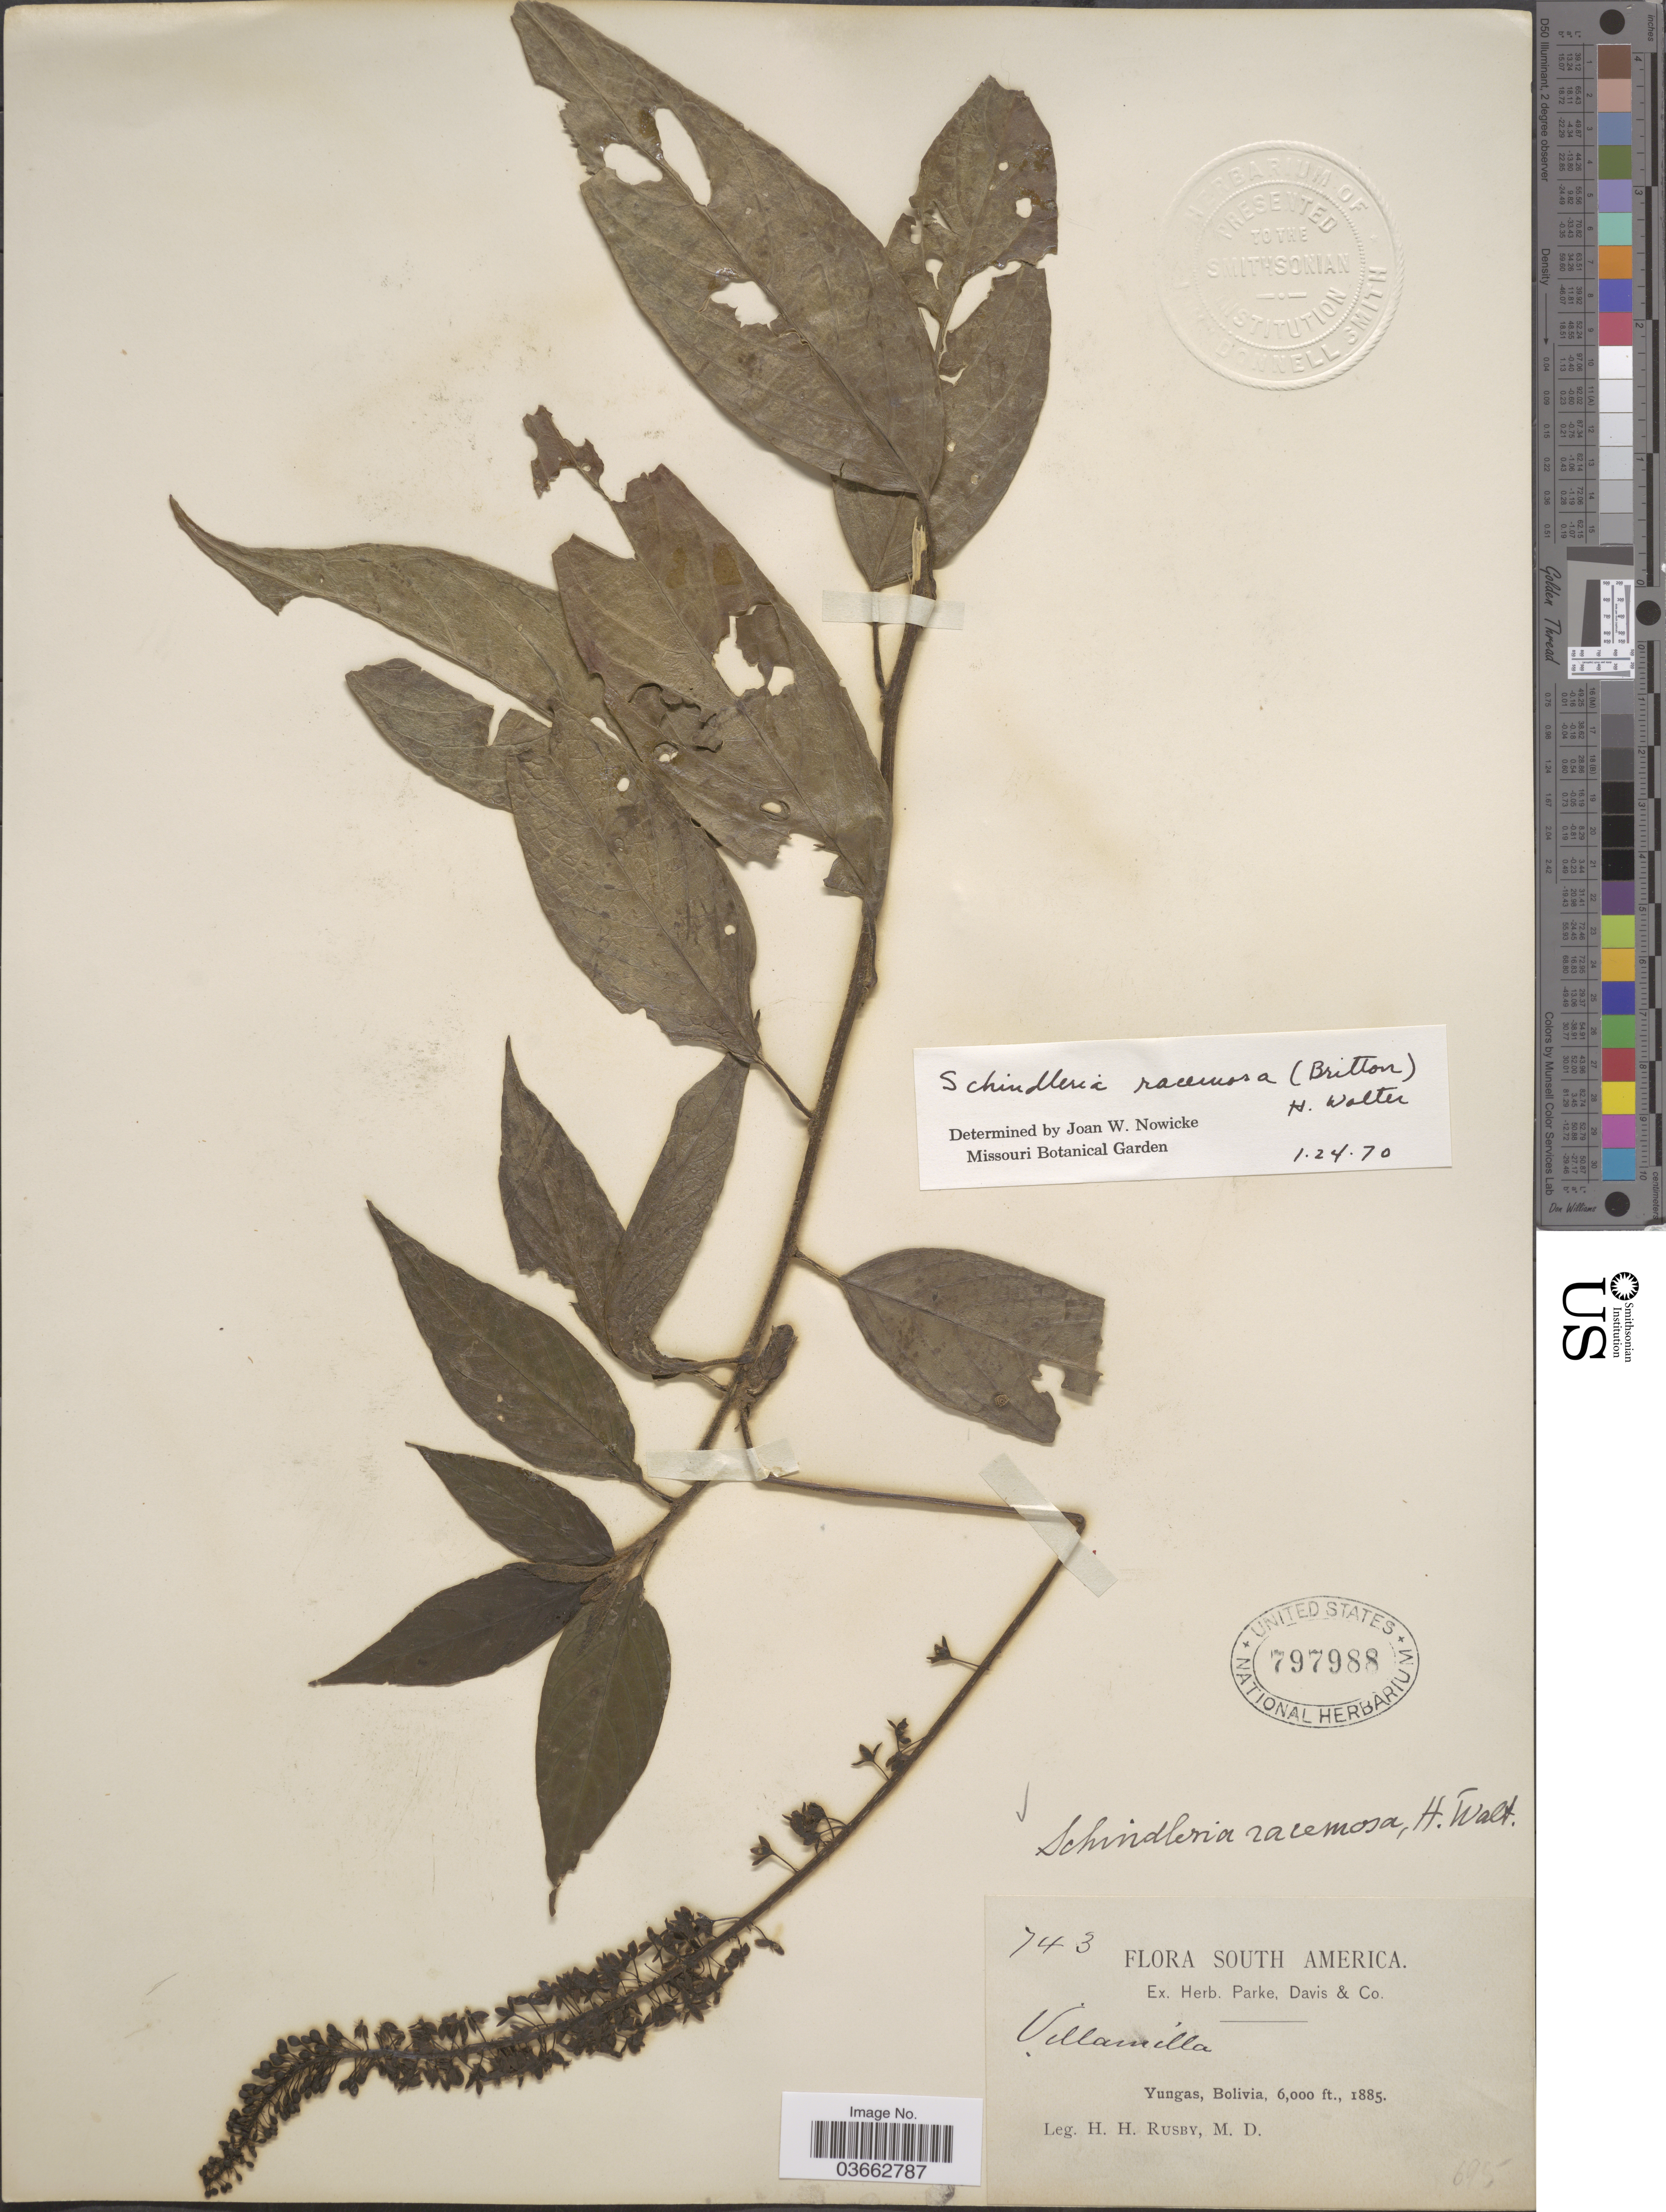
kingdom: Plantae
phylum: Tracheophyta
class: Magnoliopsida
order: Caryophyllales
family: Phytolaccaceae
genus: Schindleria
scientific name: Schindleria racemosa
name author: (Britton ex Rusby) H. Walter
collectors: H. H. Rusby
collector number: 743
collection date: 1885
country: Bolivia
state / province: La Paz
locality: Yungas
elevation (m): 1829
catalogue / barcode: US 797988